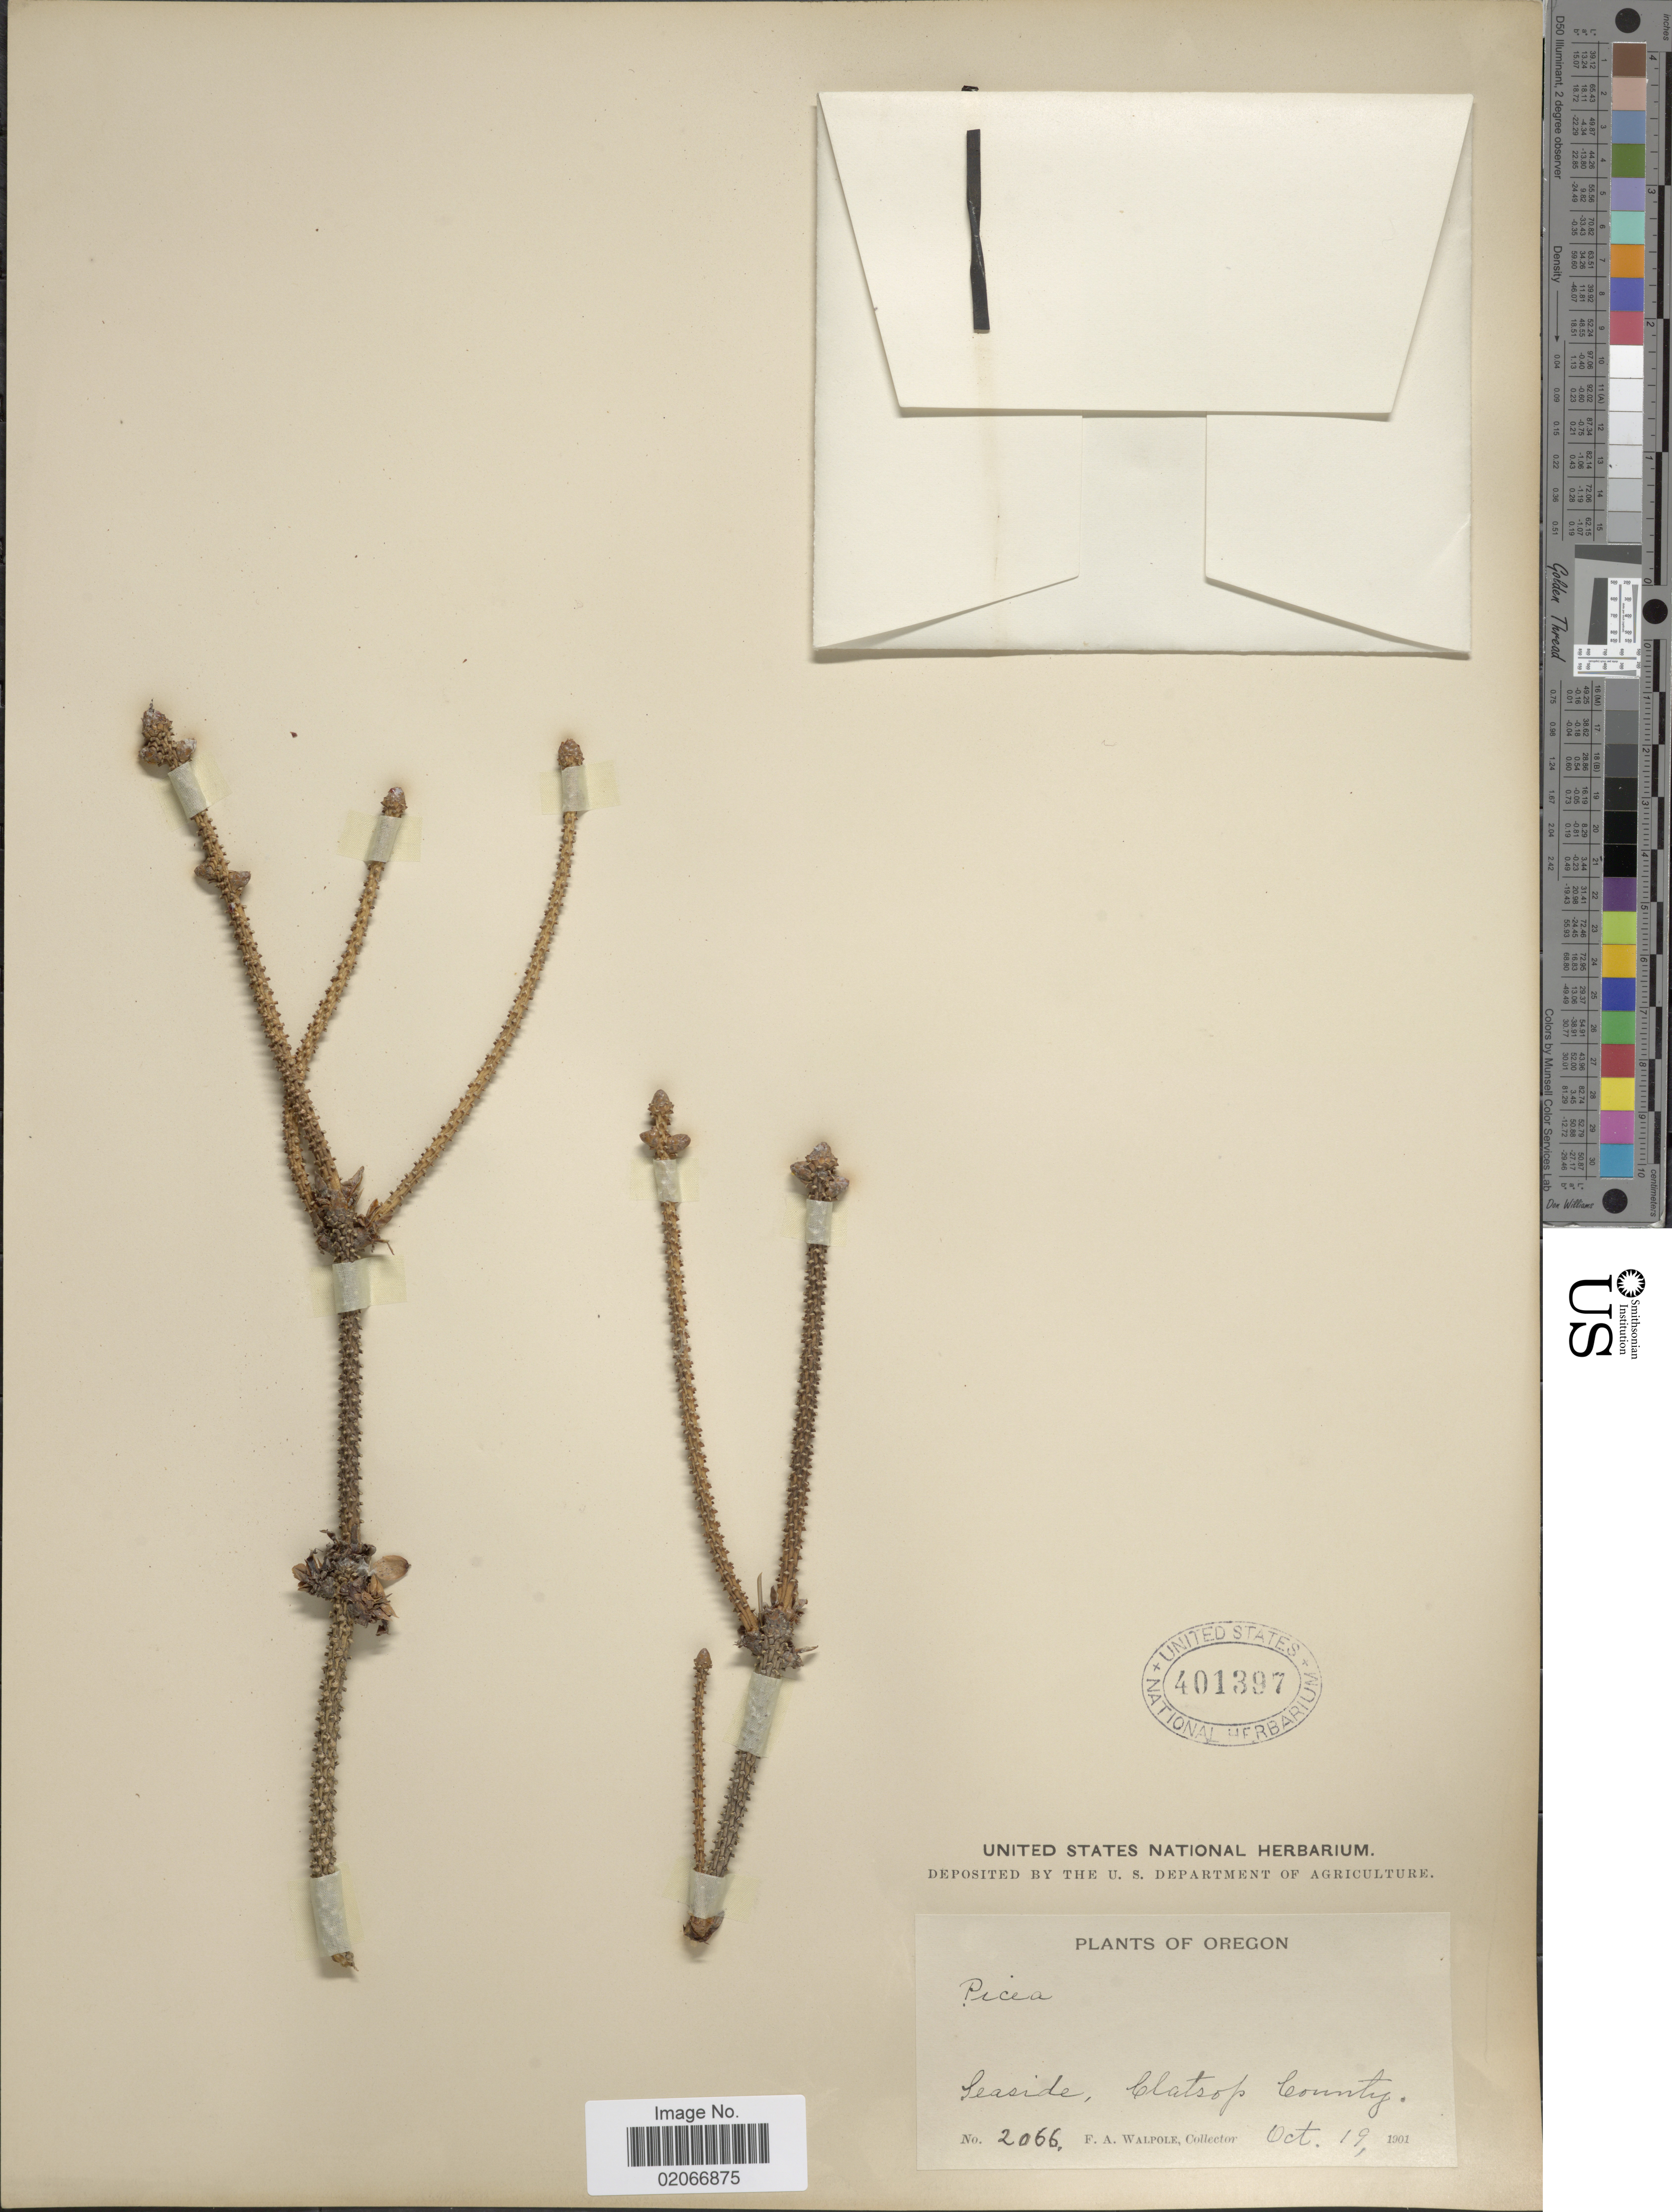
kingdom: Plantae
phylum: Tracheophyta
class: Pinopsida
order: Pinales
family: Pinaceae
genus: Picea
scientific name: Picea sitchensis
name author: (Bong.) Carrière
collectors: F. Walpole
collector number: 2066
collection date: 1901-10-19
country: United States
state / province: Oregon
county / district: Clatsop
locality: Seaside, Clatsop County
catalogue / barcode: US 401397